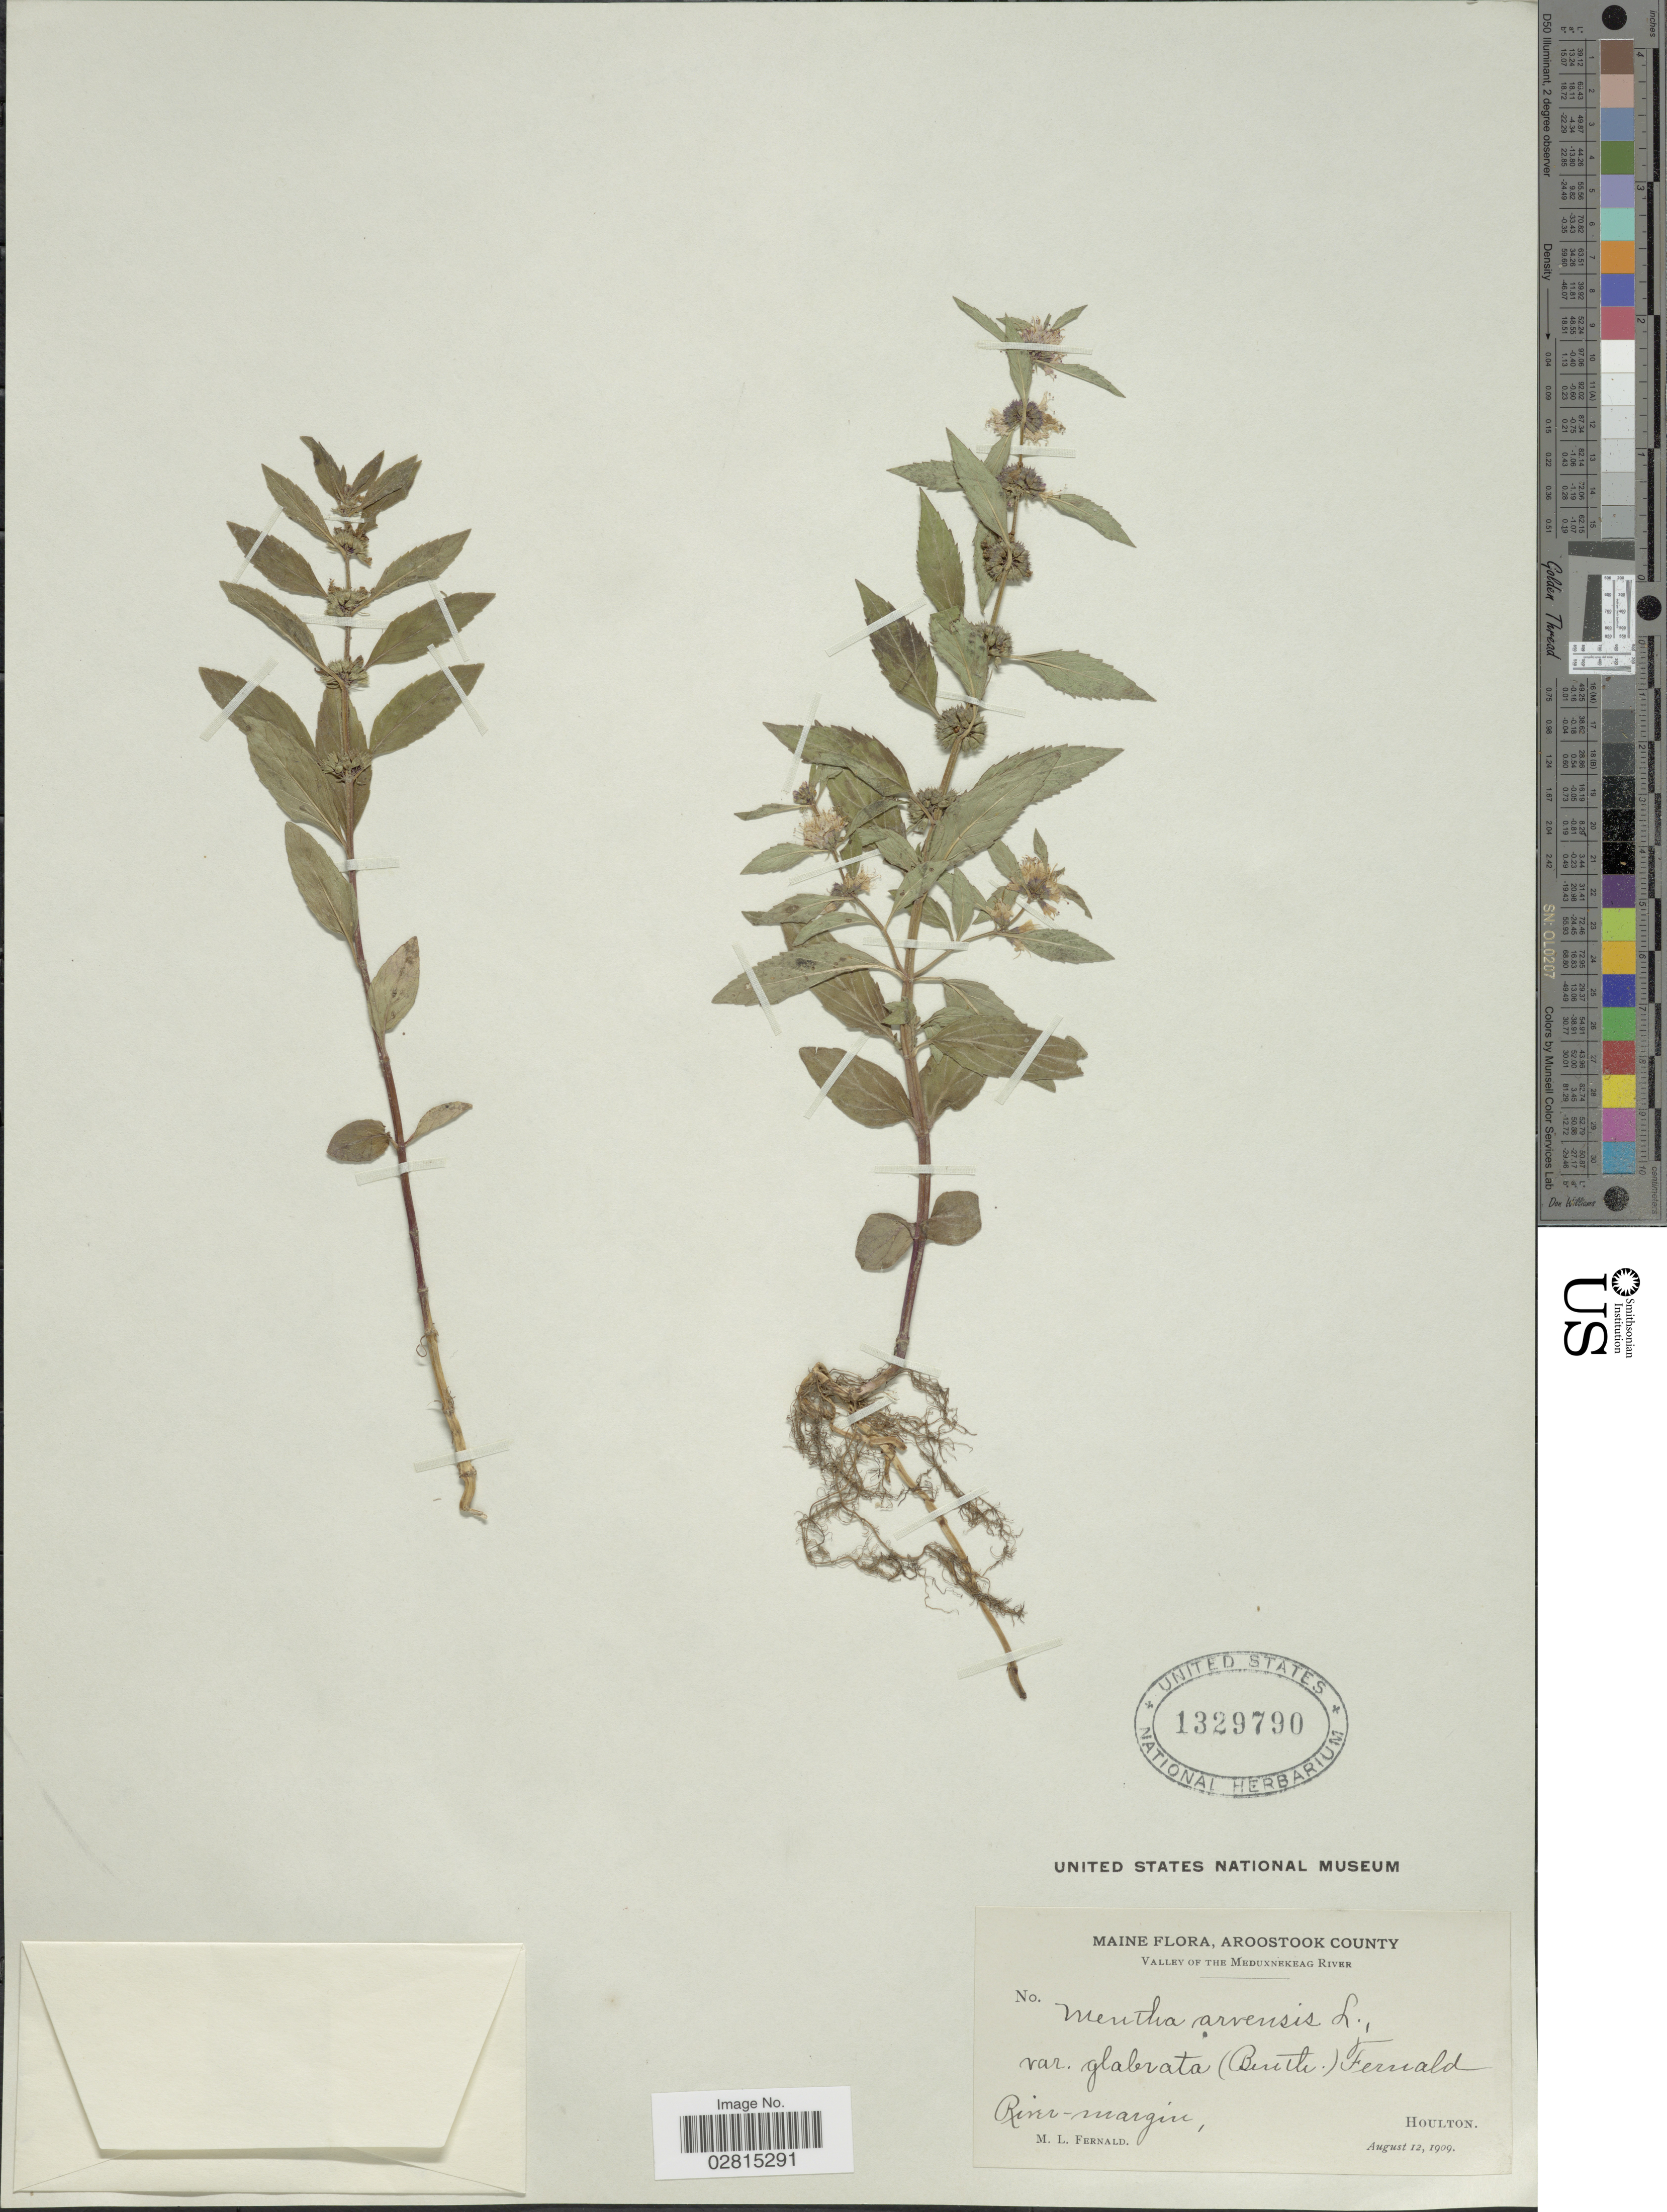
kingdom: Plantae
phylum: Tracheophyta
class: Magnoliopsida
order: Lamiales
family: Lamiaceae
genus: Mentha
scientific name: Mentha canadensis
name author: L.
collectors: M. L. Fernald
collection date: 1909-08-12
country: United States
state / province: Maine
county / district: Aroostook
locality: Valley of the Meduxnekeag River. River-margin. Houlton.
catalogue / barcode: US 1329790